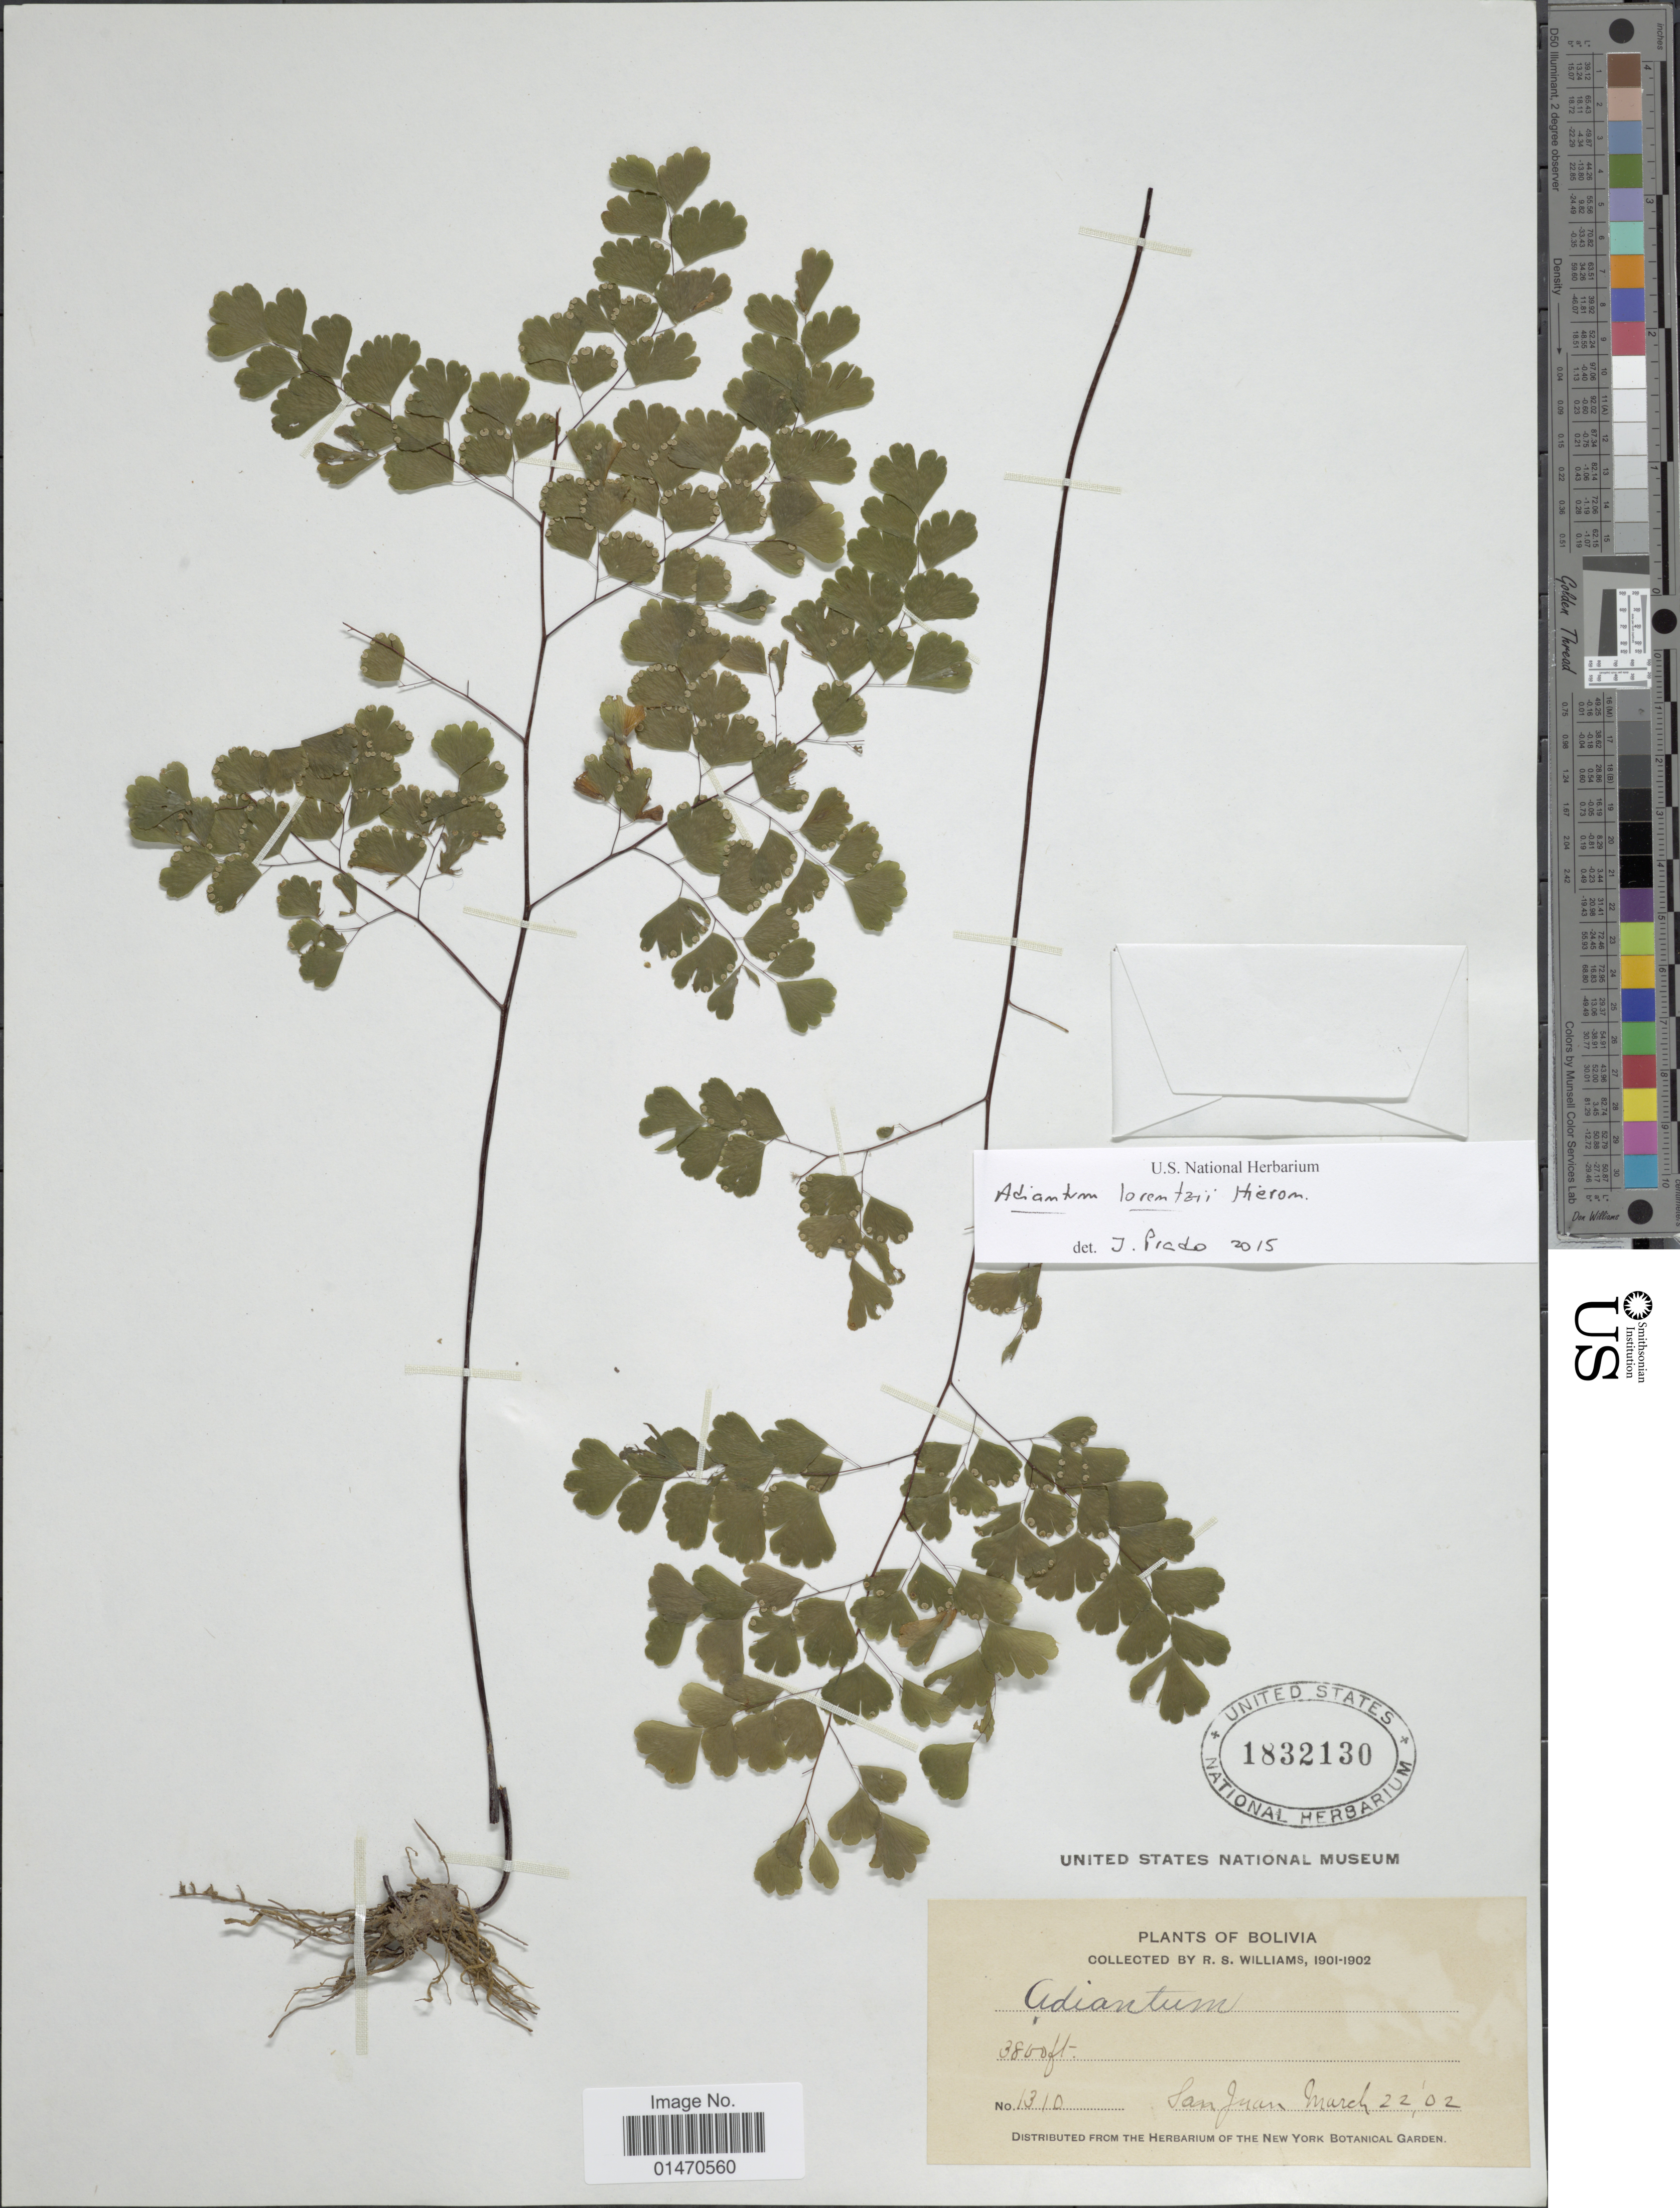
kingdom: Plantae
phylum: Tracheophyta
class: Polypodiopsida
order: Polypodiales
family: Pteridaceae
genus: Adiantum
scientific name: Adiantum lorentzii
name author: Hieron.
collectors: R. S. Williams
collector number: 1310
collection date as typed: March 22, '02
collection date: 1902-03-22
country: Bolivia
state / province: La Paz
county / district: Franz Tamayo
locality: San Juan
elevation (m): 1158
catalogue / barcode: US 1832130